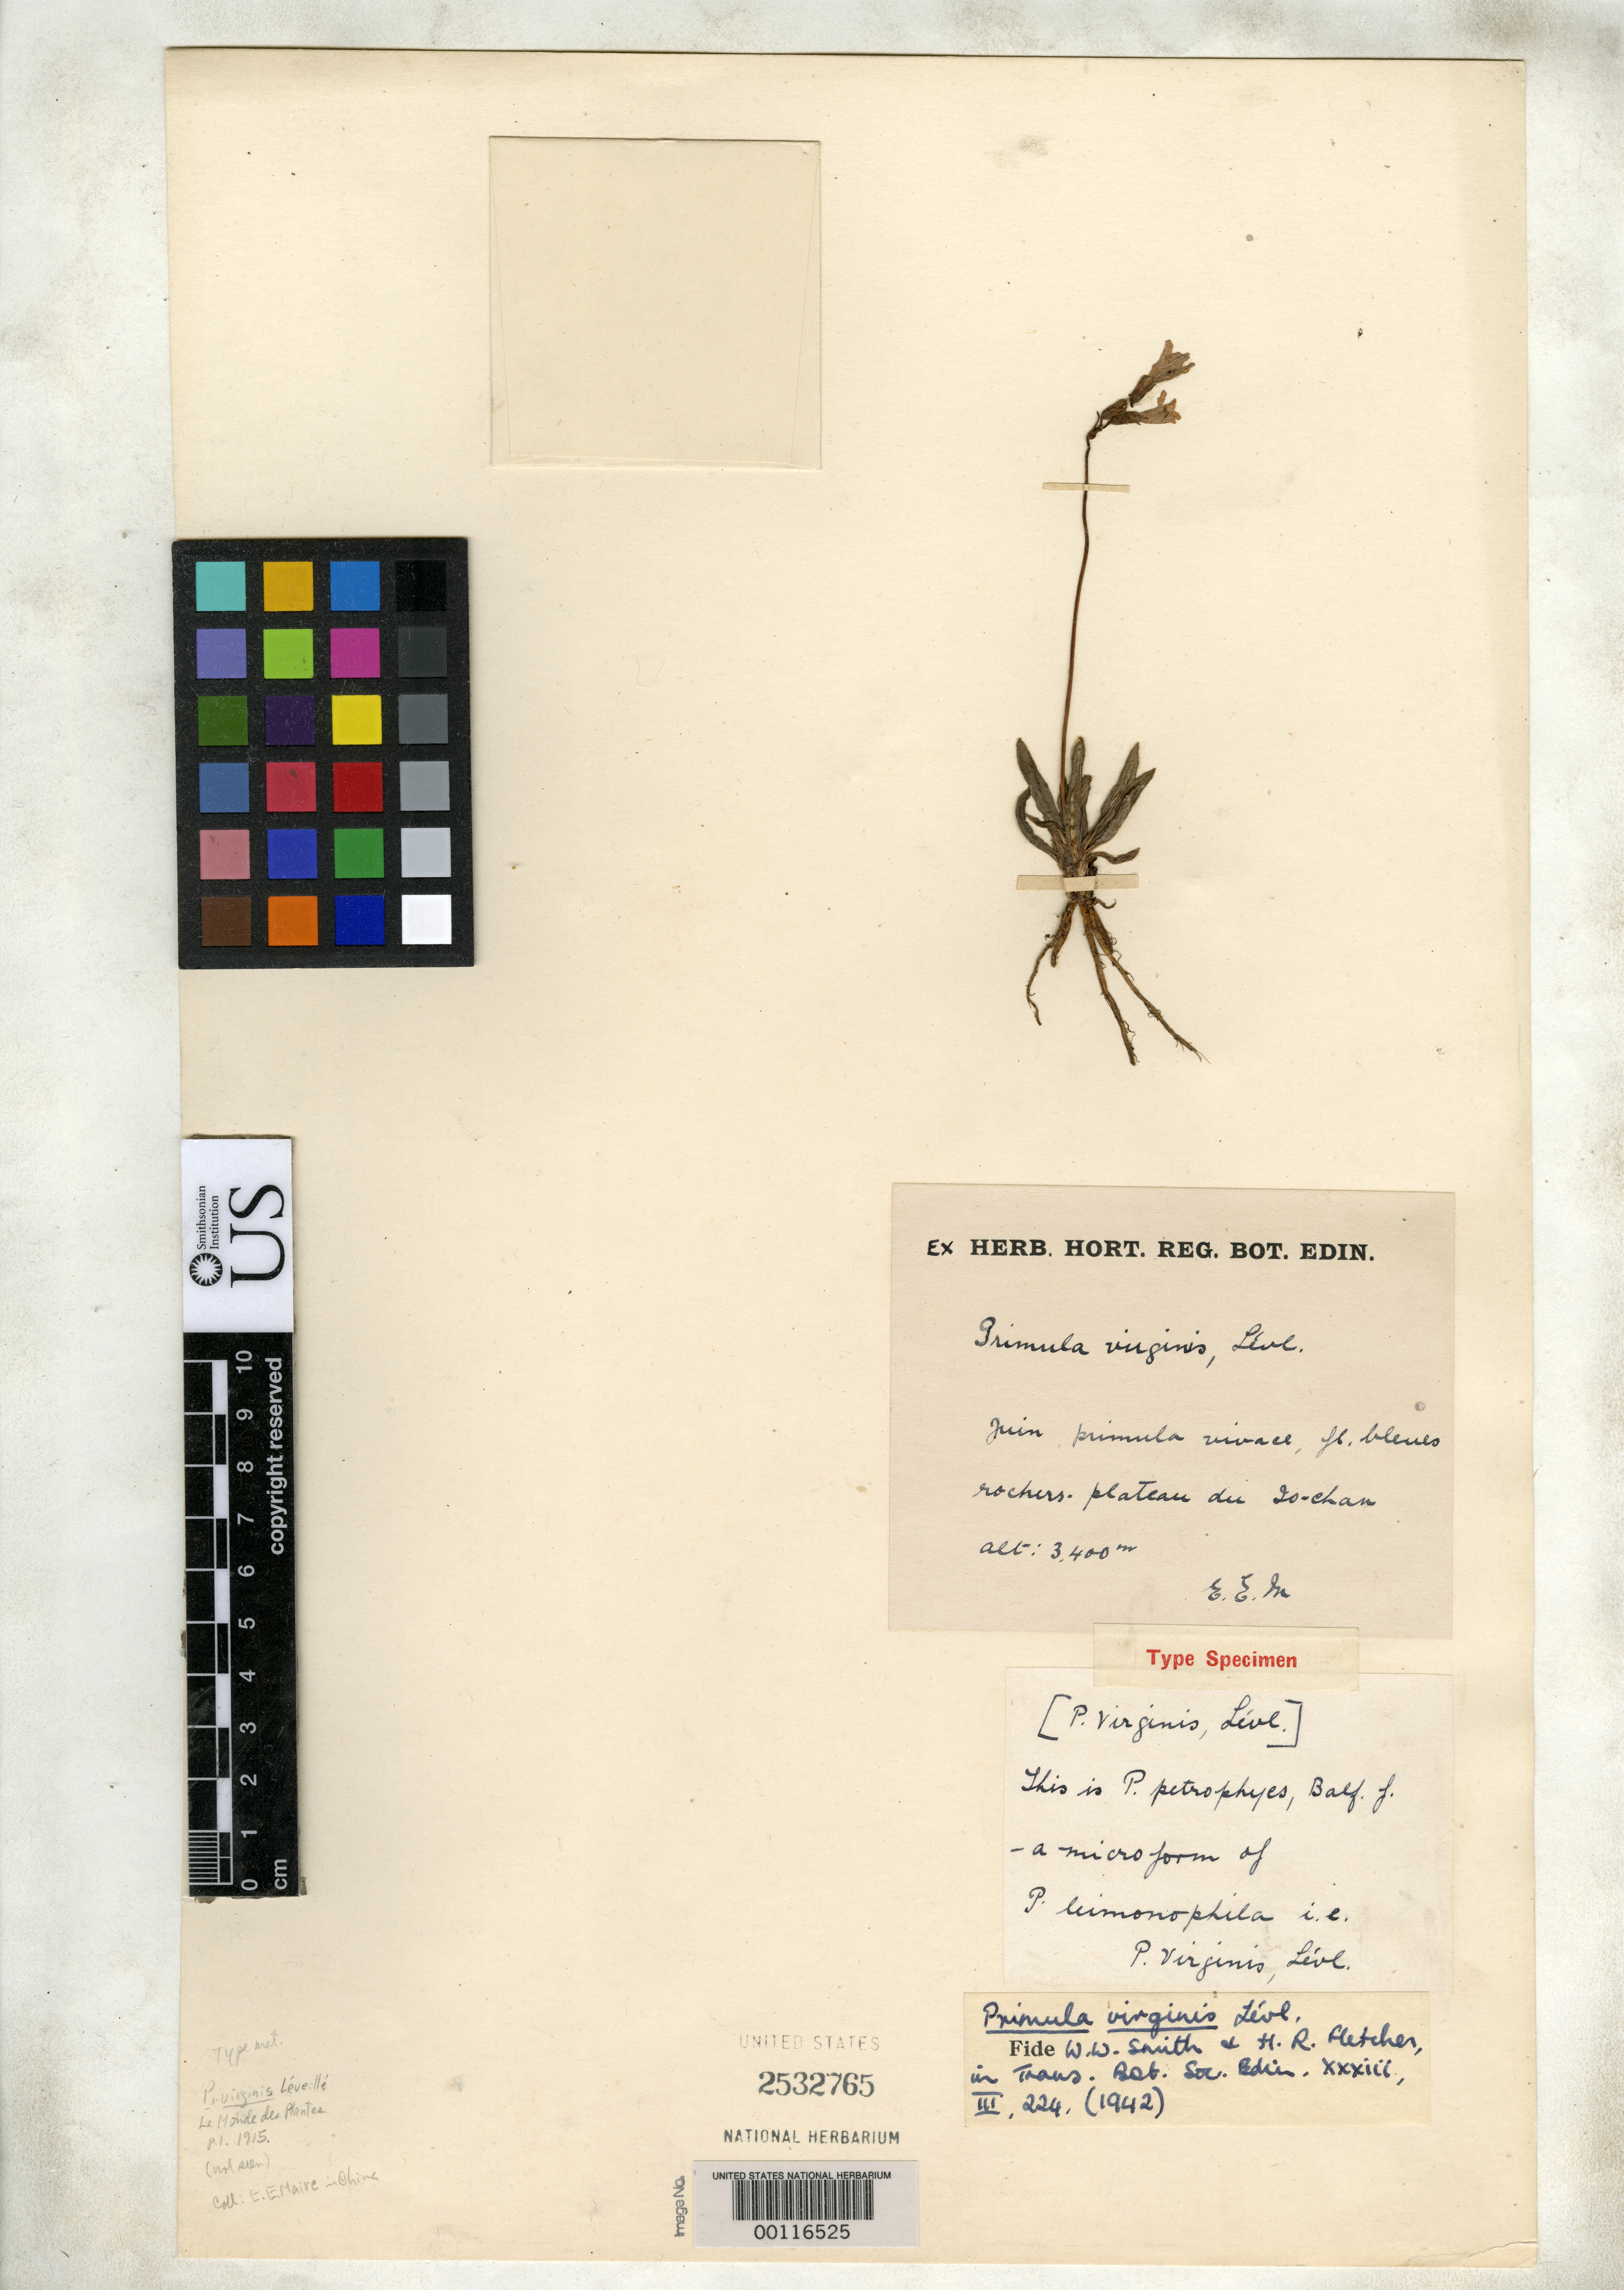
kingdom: Plantae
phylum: Tracheophyta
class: Magnoliopsida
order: Ericales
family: Primulaceae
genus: Primula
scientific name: Primula virginis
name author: H. Lév.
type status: Type Collection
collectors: E. E. Maire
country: China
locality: Io-chan.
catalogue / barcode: US 2532765